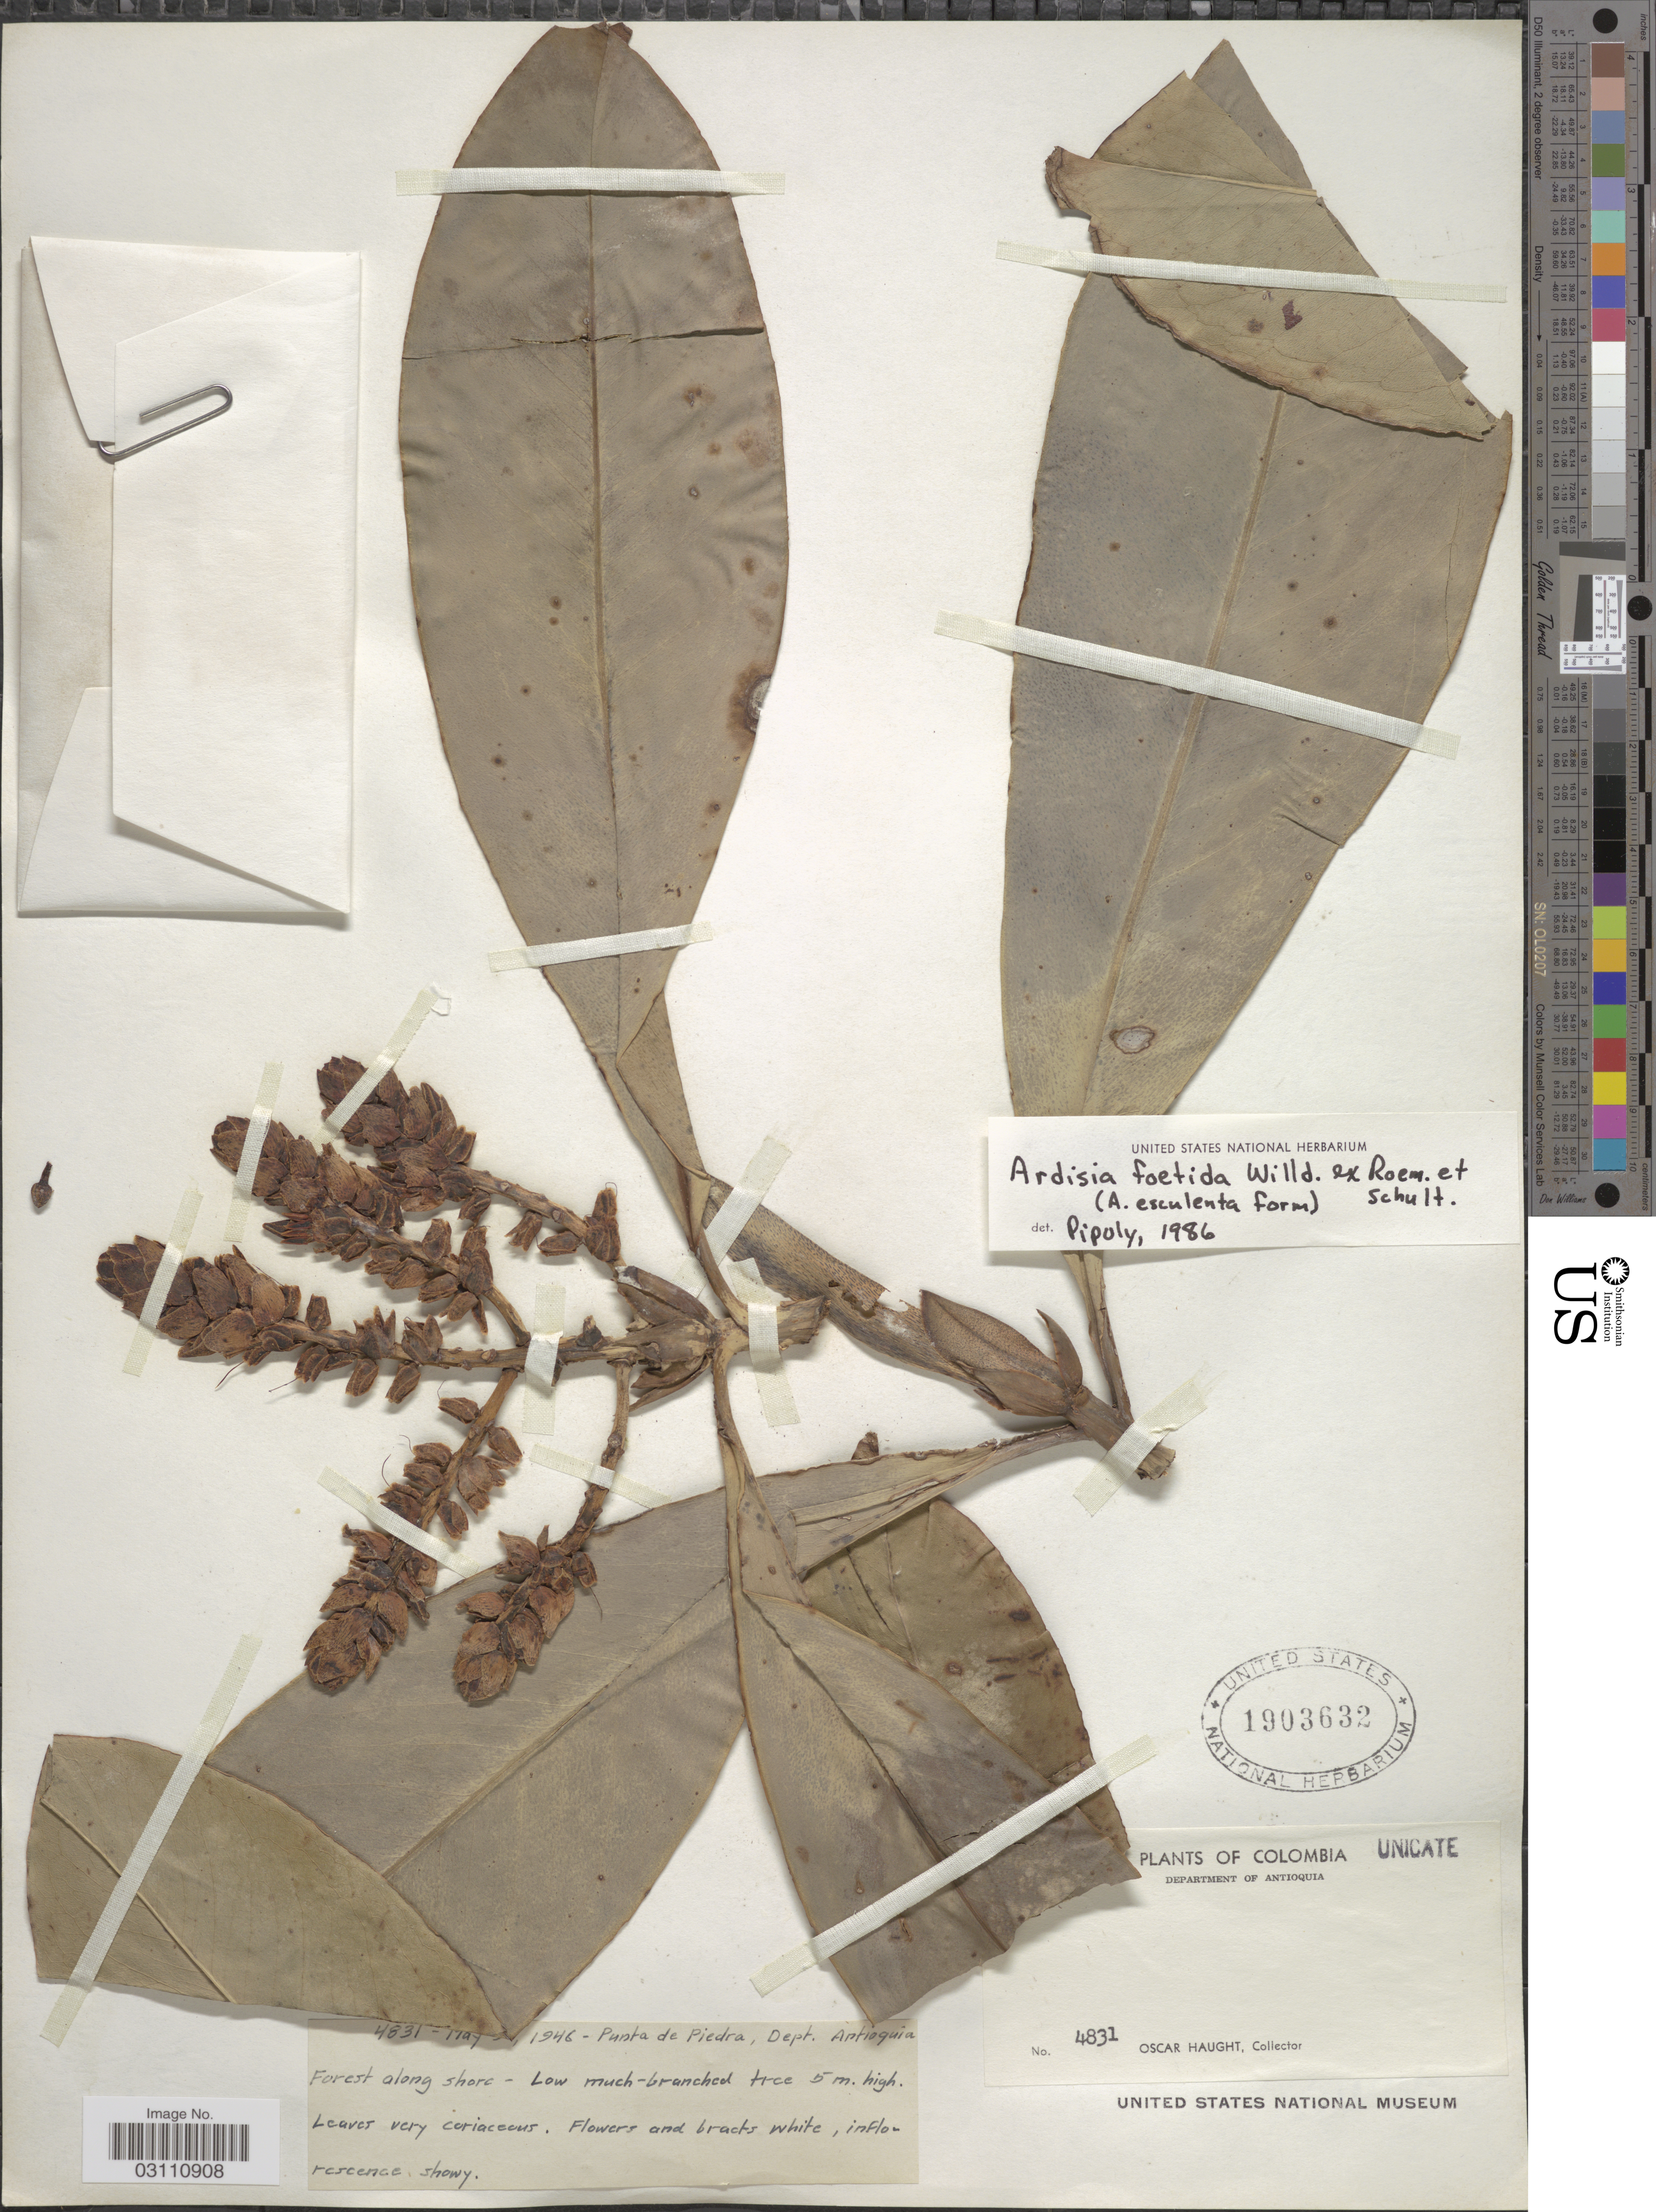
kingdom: Plantae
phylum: Tracheophyta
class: Magnoliopsida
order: Ericales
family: Primulaceae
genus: Ardisia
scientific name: Ardisia foetida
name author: Willd. ex Roem. & Schult.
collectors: O. Haught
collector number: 4831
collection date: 1946-05-02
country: Colombia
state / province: Antioquia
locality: Department of Antioquia. Punta de Piedra.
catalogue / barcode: US 1903632